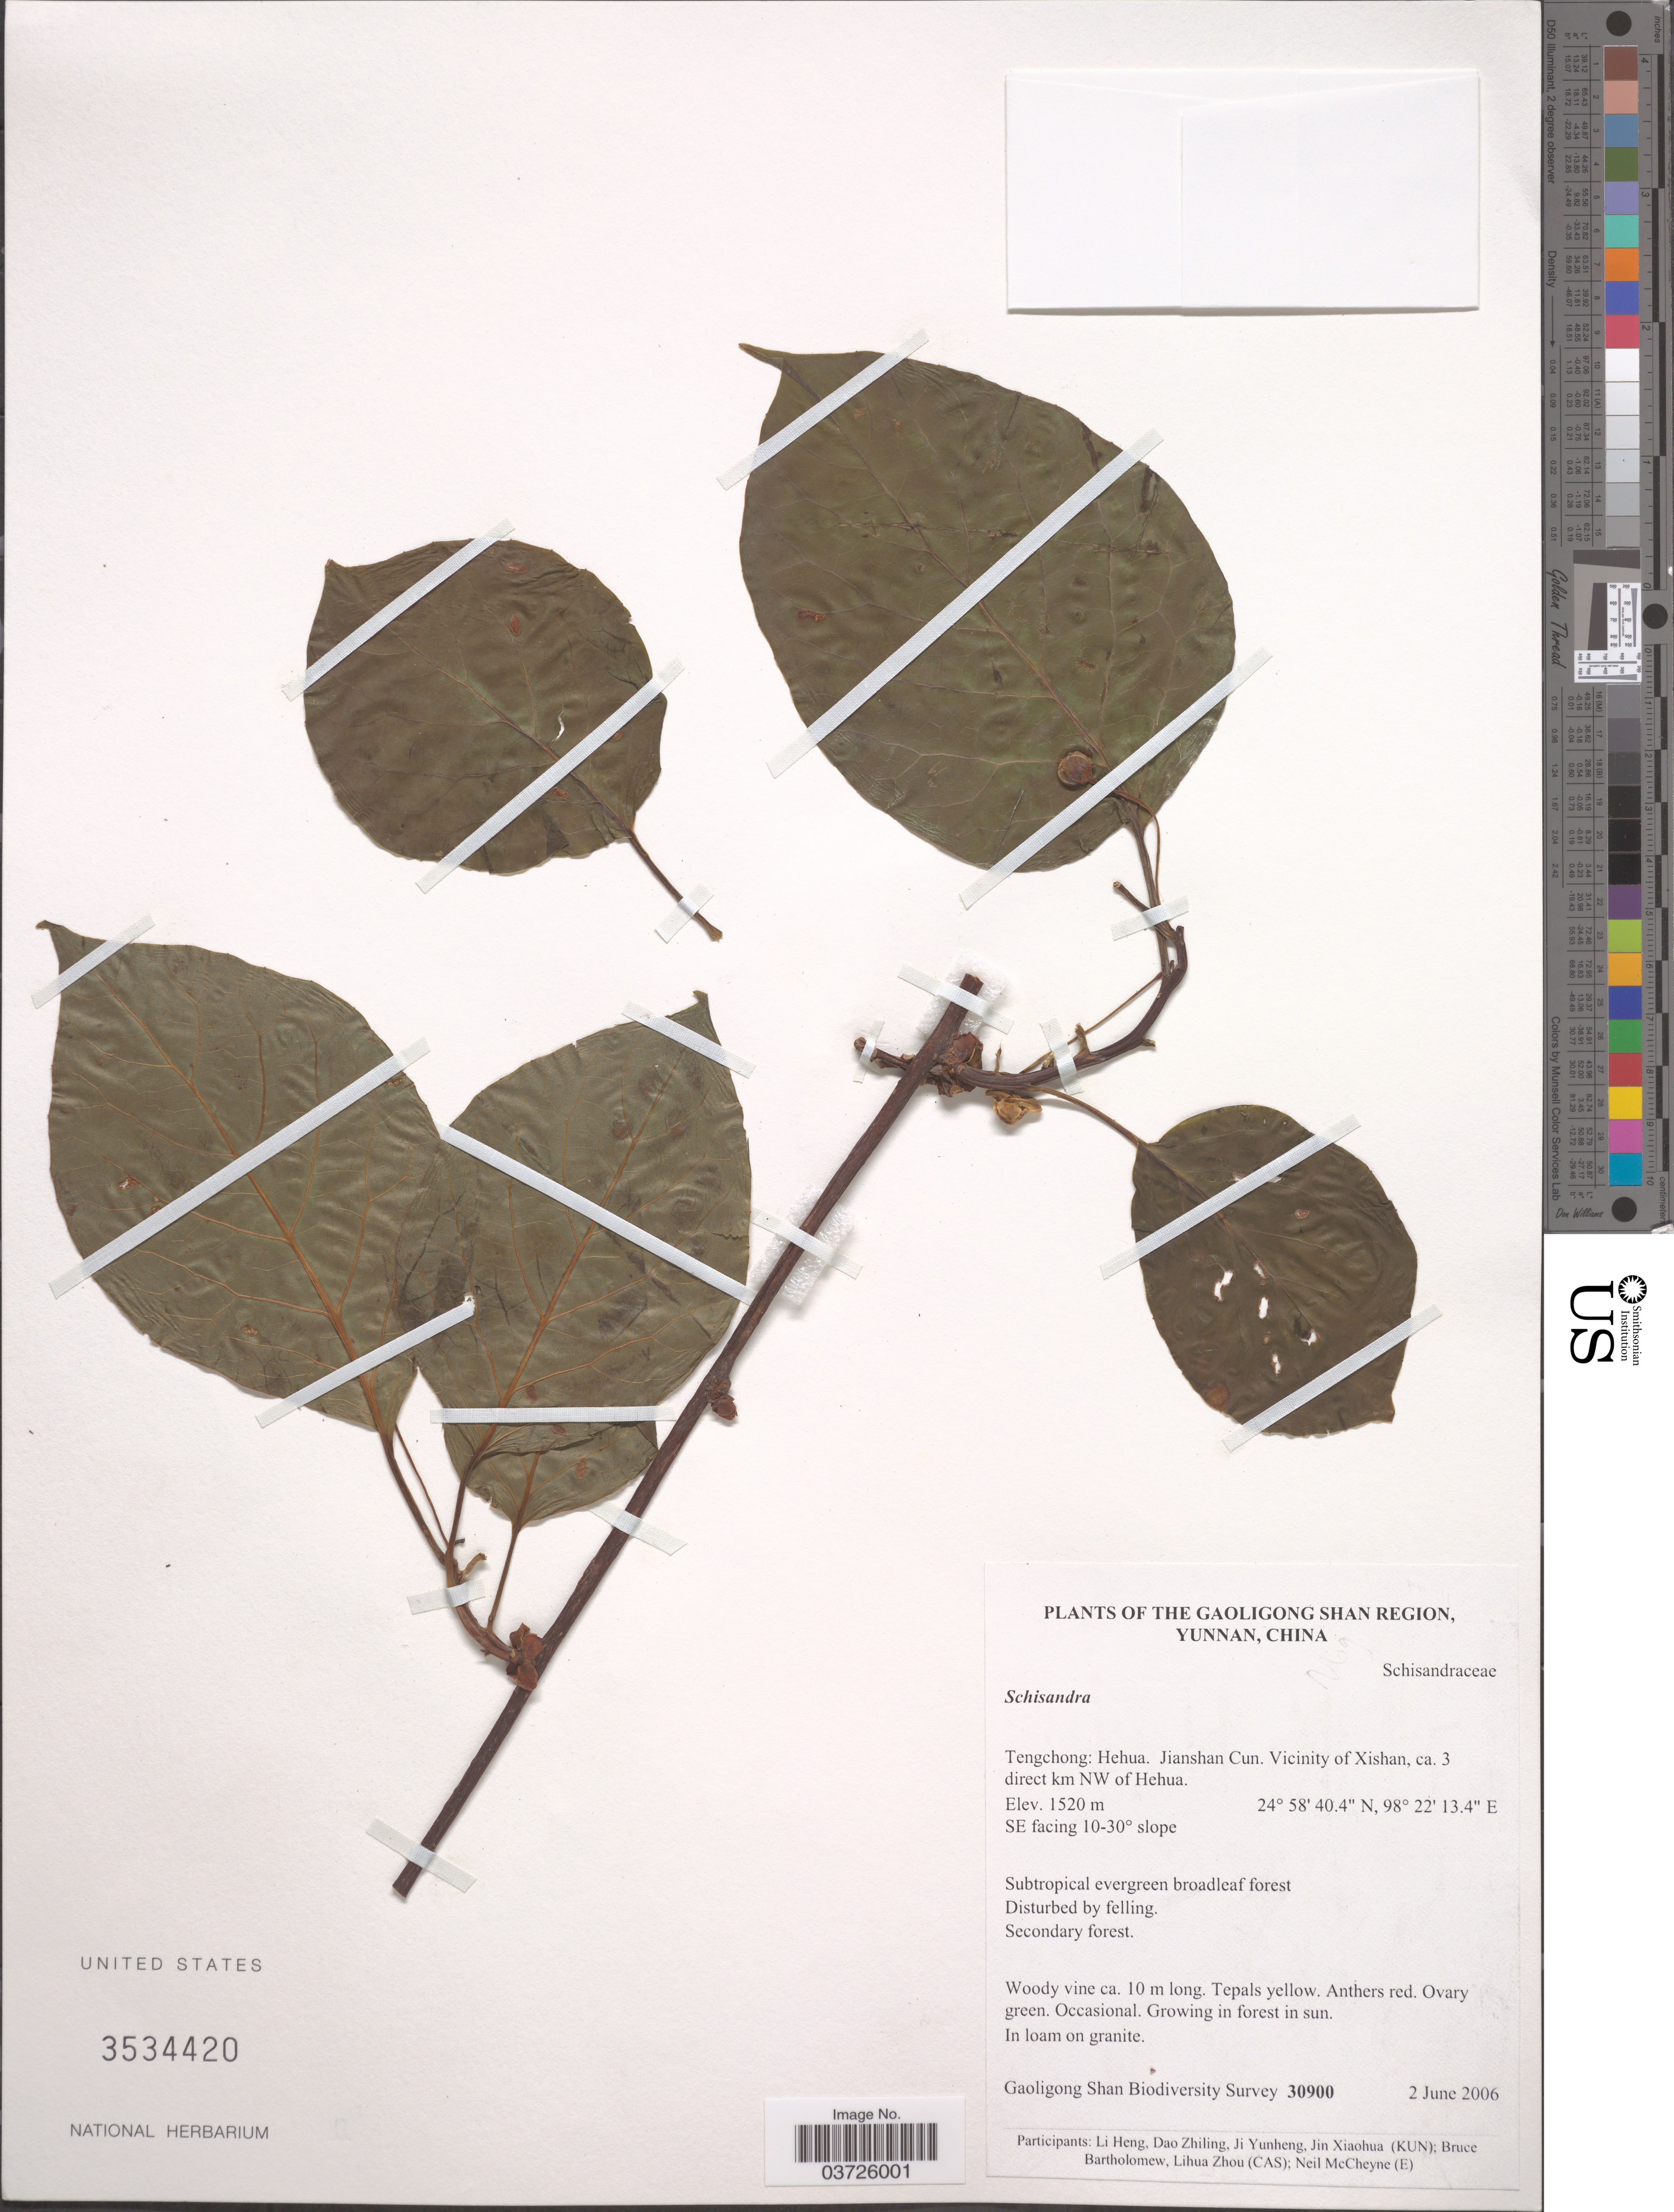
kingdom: Plantae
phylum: Tracheophyta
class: Magnoliopsida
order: Austrobaileyales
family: Schisandraceae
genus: Schisandra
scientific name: Schisandra sp.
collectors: Gaoligong Shan Biodiversity Survey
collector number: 30900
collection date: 2006-06-02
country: China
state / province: Yunnan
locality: The Gaoligong Shan Region. Tengchong: Hehua. Jianshan Cun. Vicinity of Xishan, ca. 3 direct km NW of Hehua.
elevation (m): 1520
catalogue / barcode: US 3534420